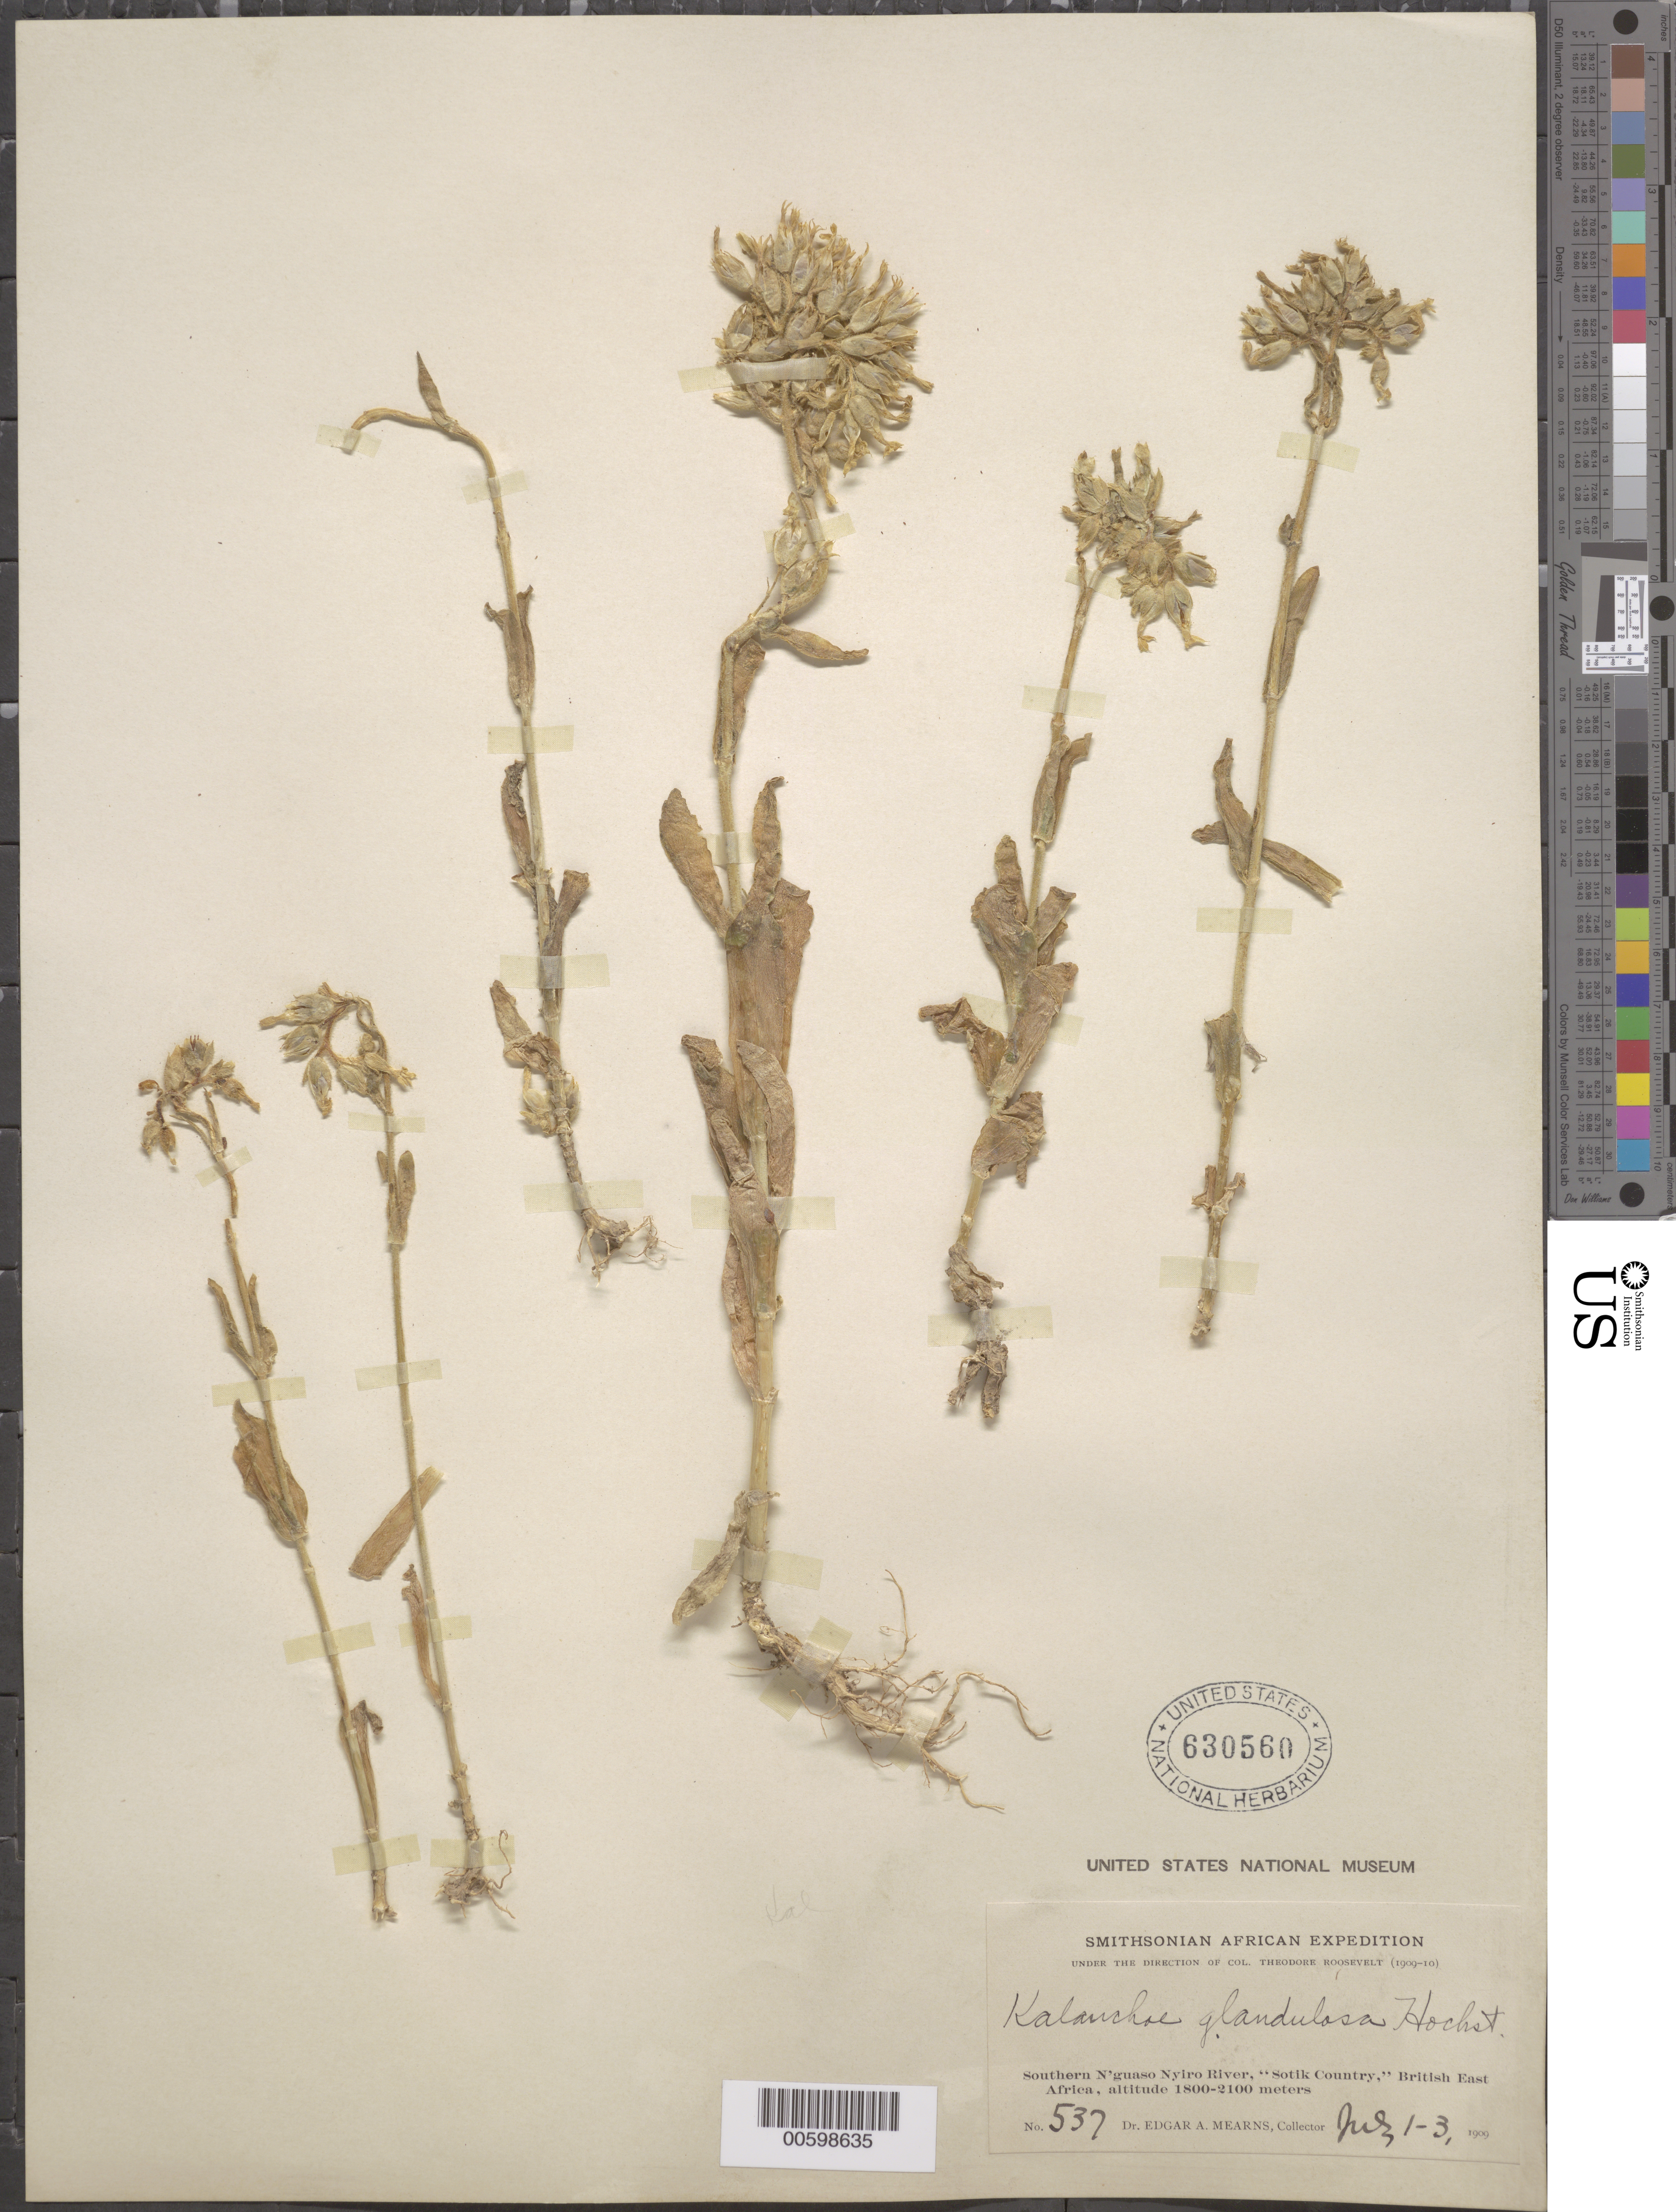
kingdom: Plantae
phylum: Tracheophyta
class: Magnoliopsida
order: Saxifragales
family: Crassulaceae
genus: Kalanchoe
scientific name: Kalanchoe glandulosa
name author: Hochst.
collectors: E. A. Mearns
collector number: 537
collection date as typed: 01 Jul 1909 to 03 Jul 1909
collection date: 1909-07-01/1909-07-03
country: Kenya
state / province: Bomet / Narok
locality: Southern N'guaso Nyiro river "Sotik Country"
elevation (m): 1800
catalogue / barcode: US 630560